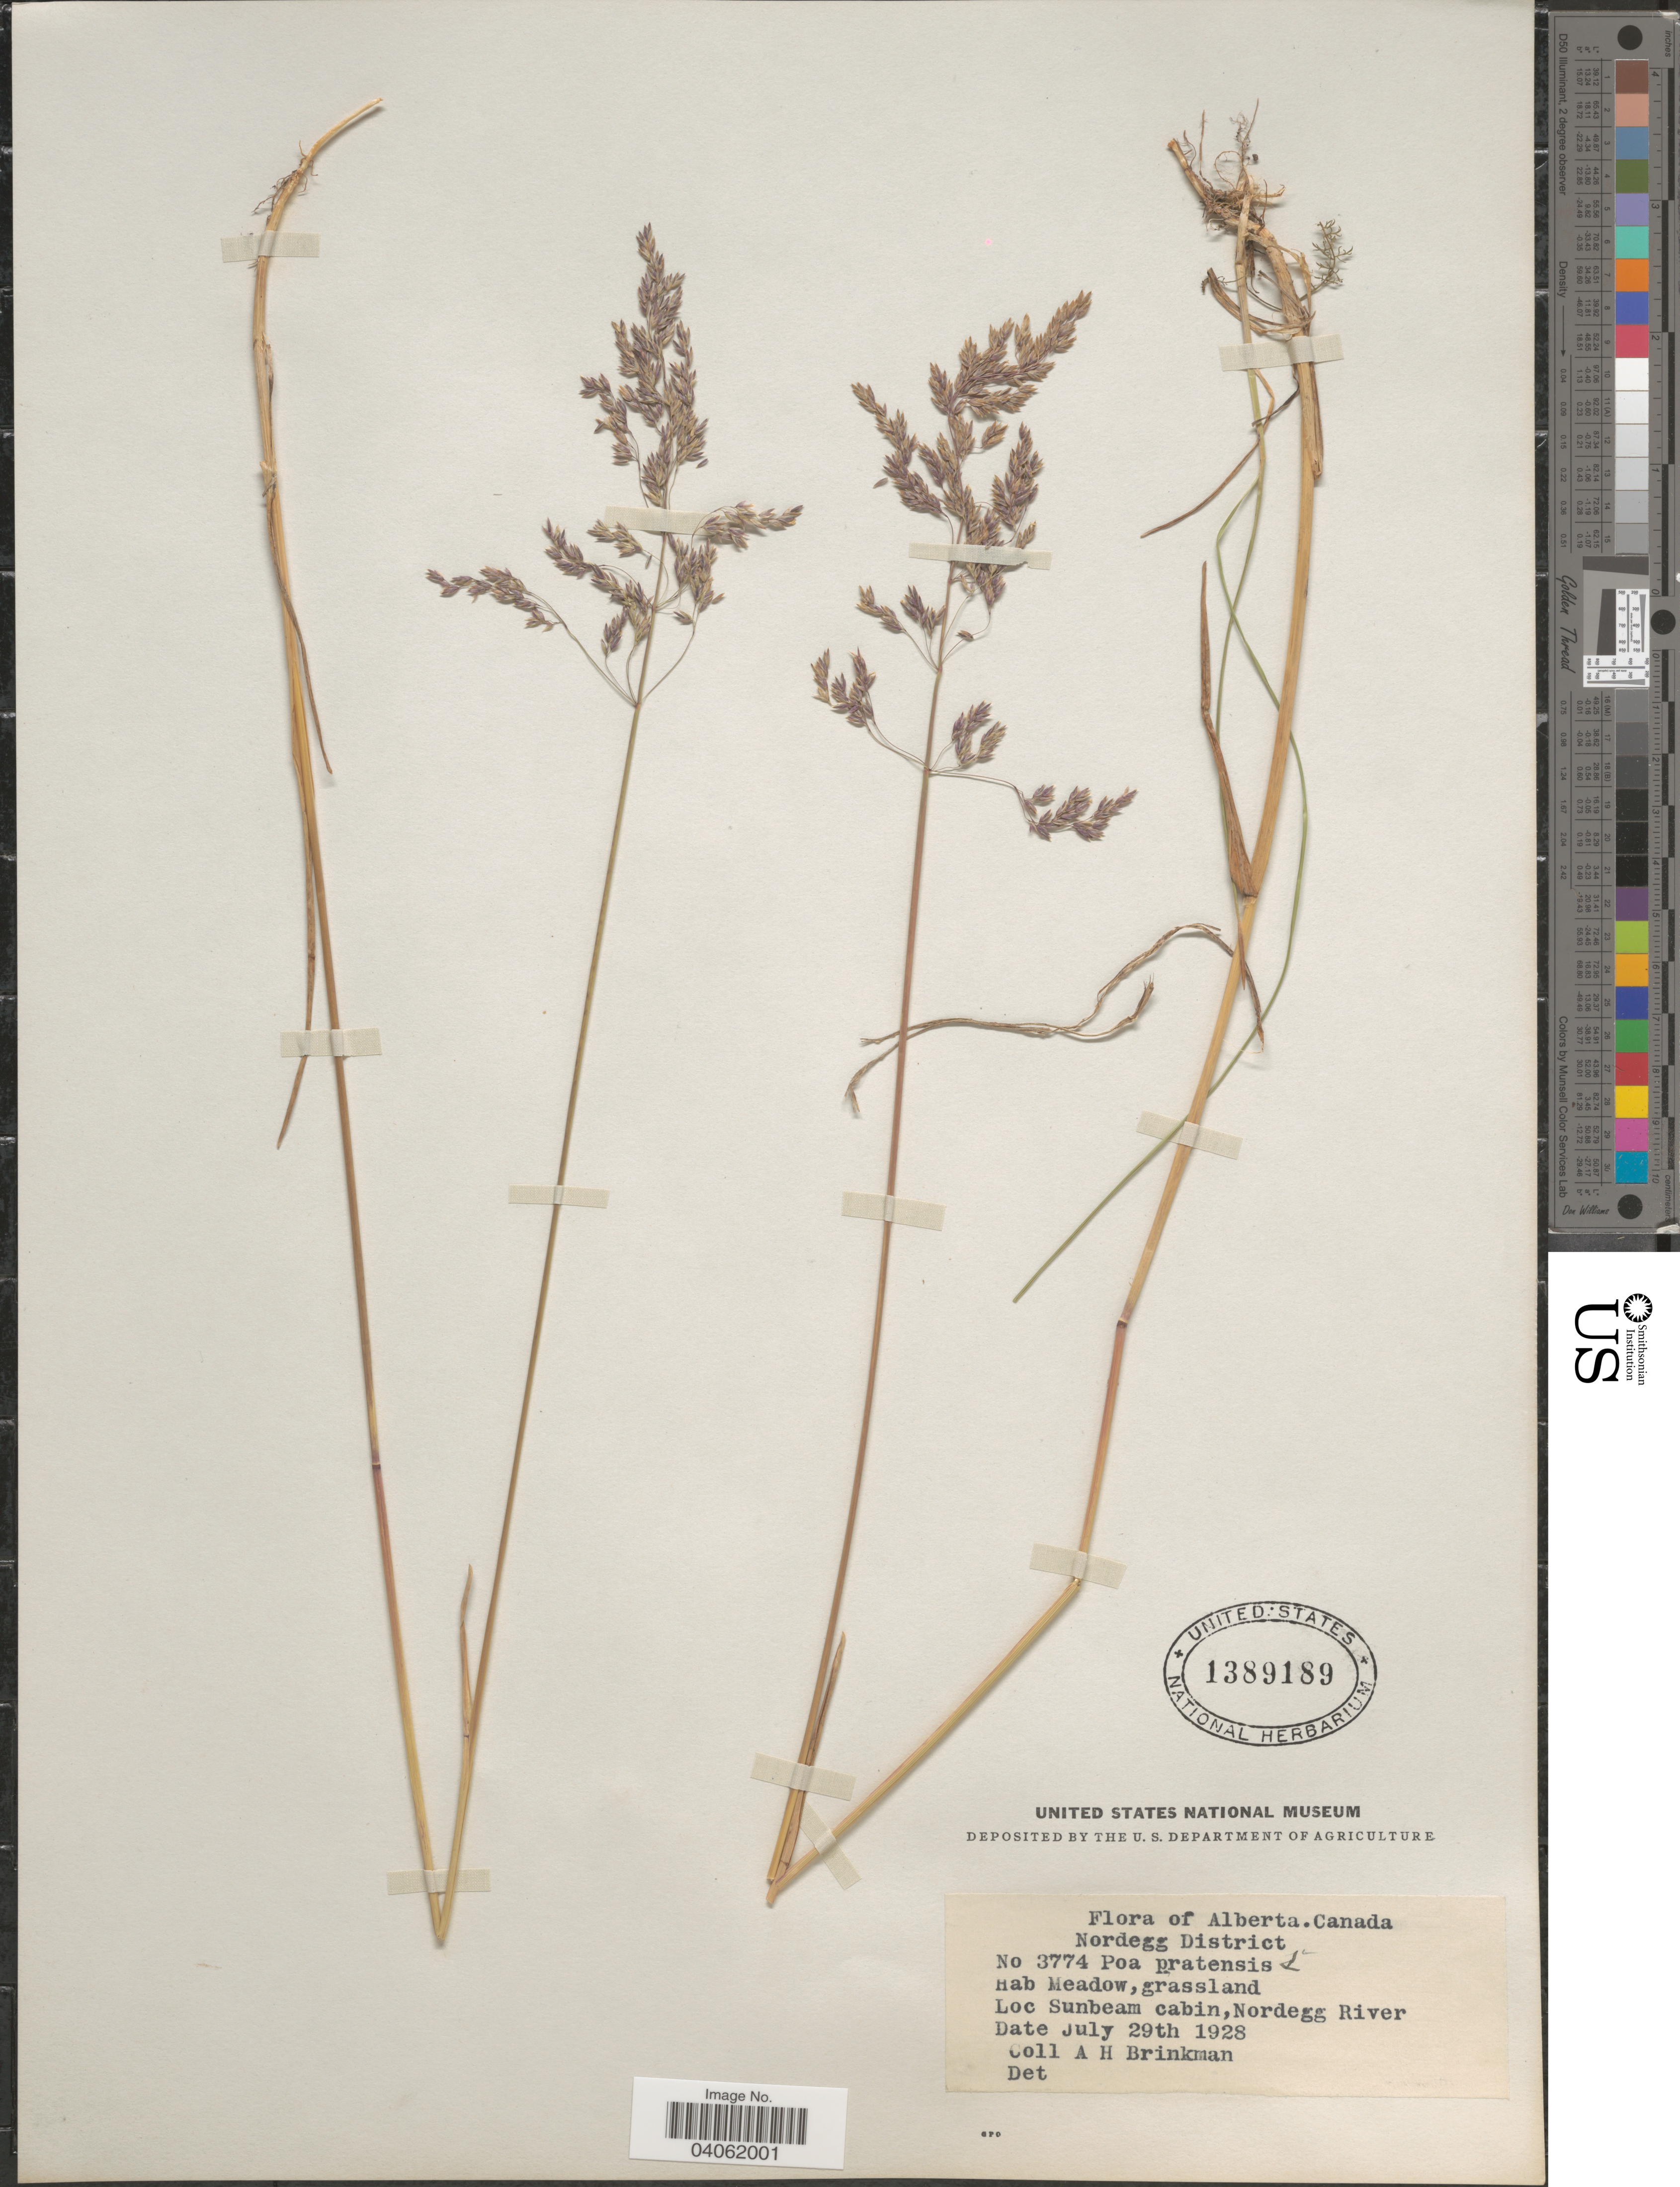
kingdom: Plantae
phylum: Tracheophyta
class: Liliopsida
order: Poales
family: Poaceae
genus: Poa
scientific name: Poa pratensis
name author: L.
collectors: A. Brinkman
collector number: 3774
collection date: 1928-07-29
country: Canada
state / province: Alberta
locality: Nordegg District. Sunbeam cabin,Nordegg River.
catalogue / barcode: US 1389189